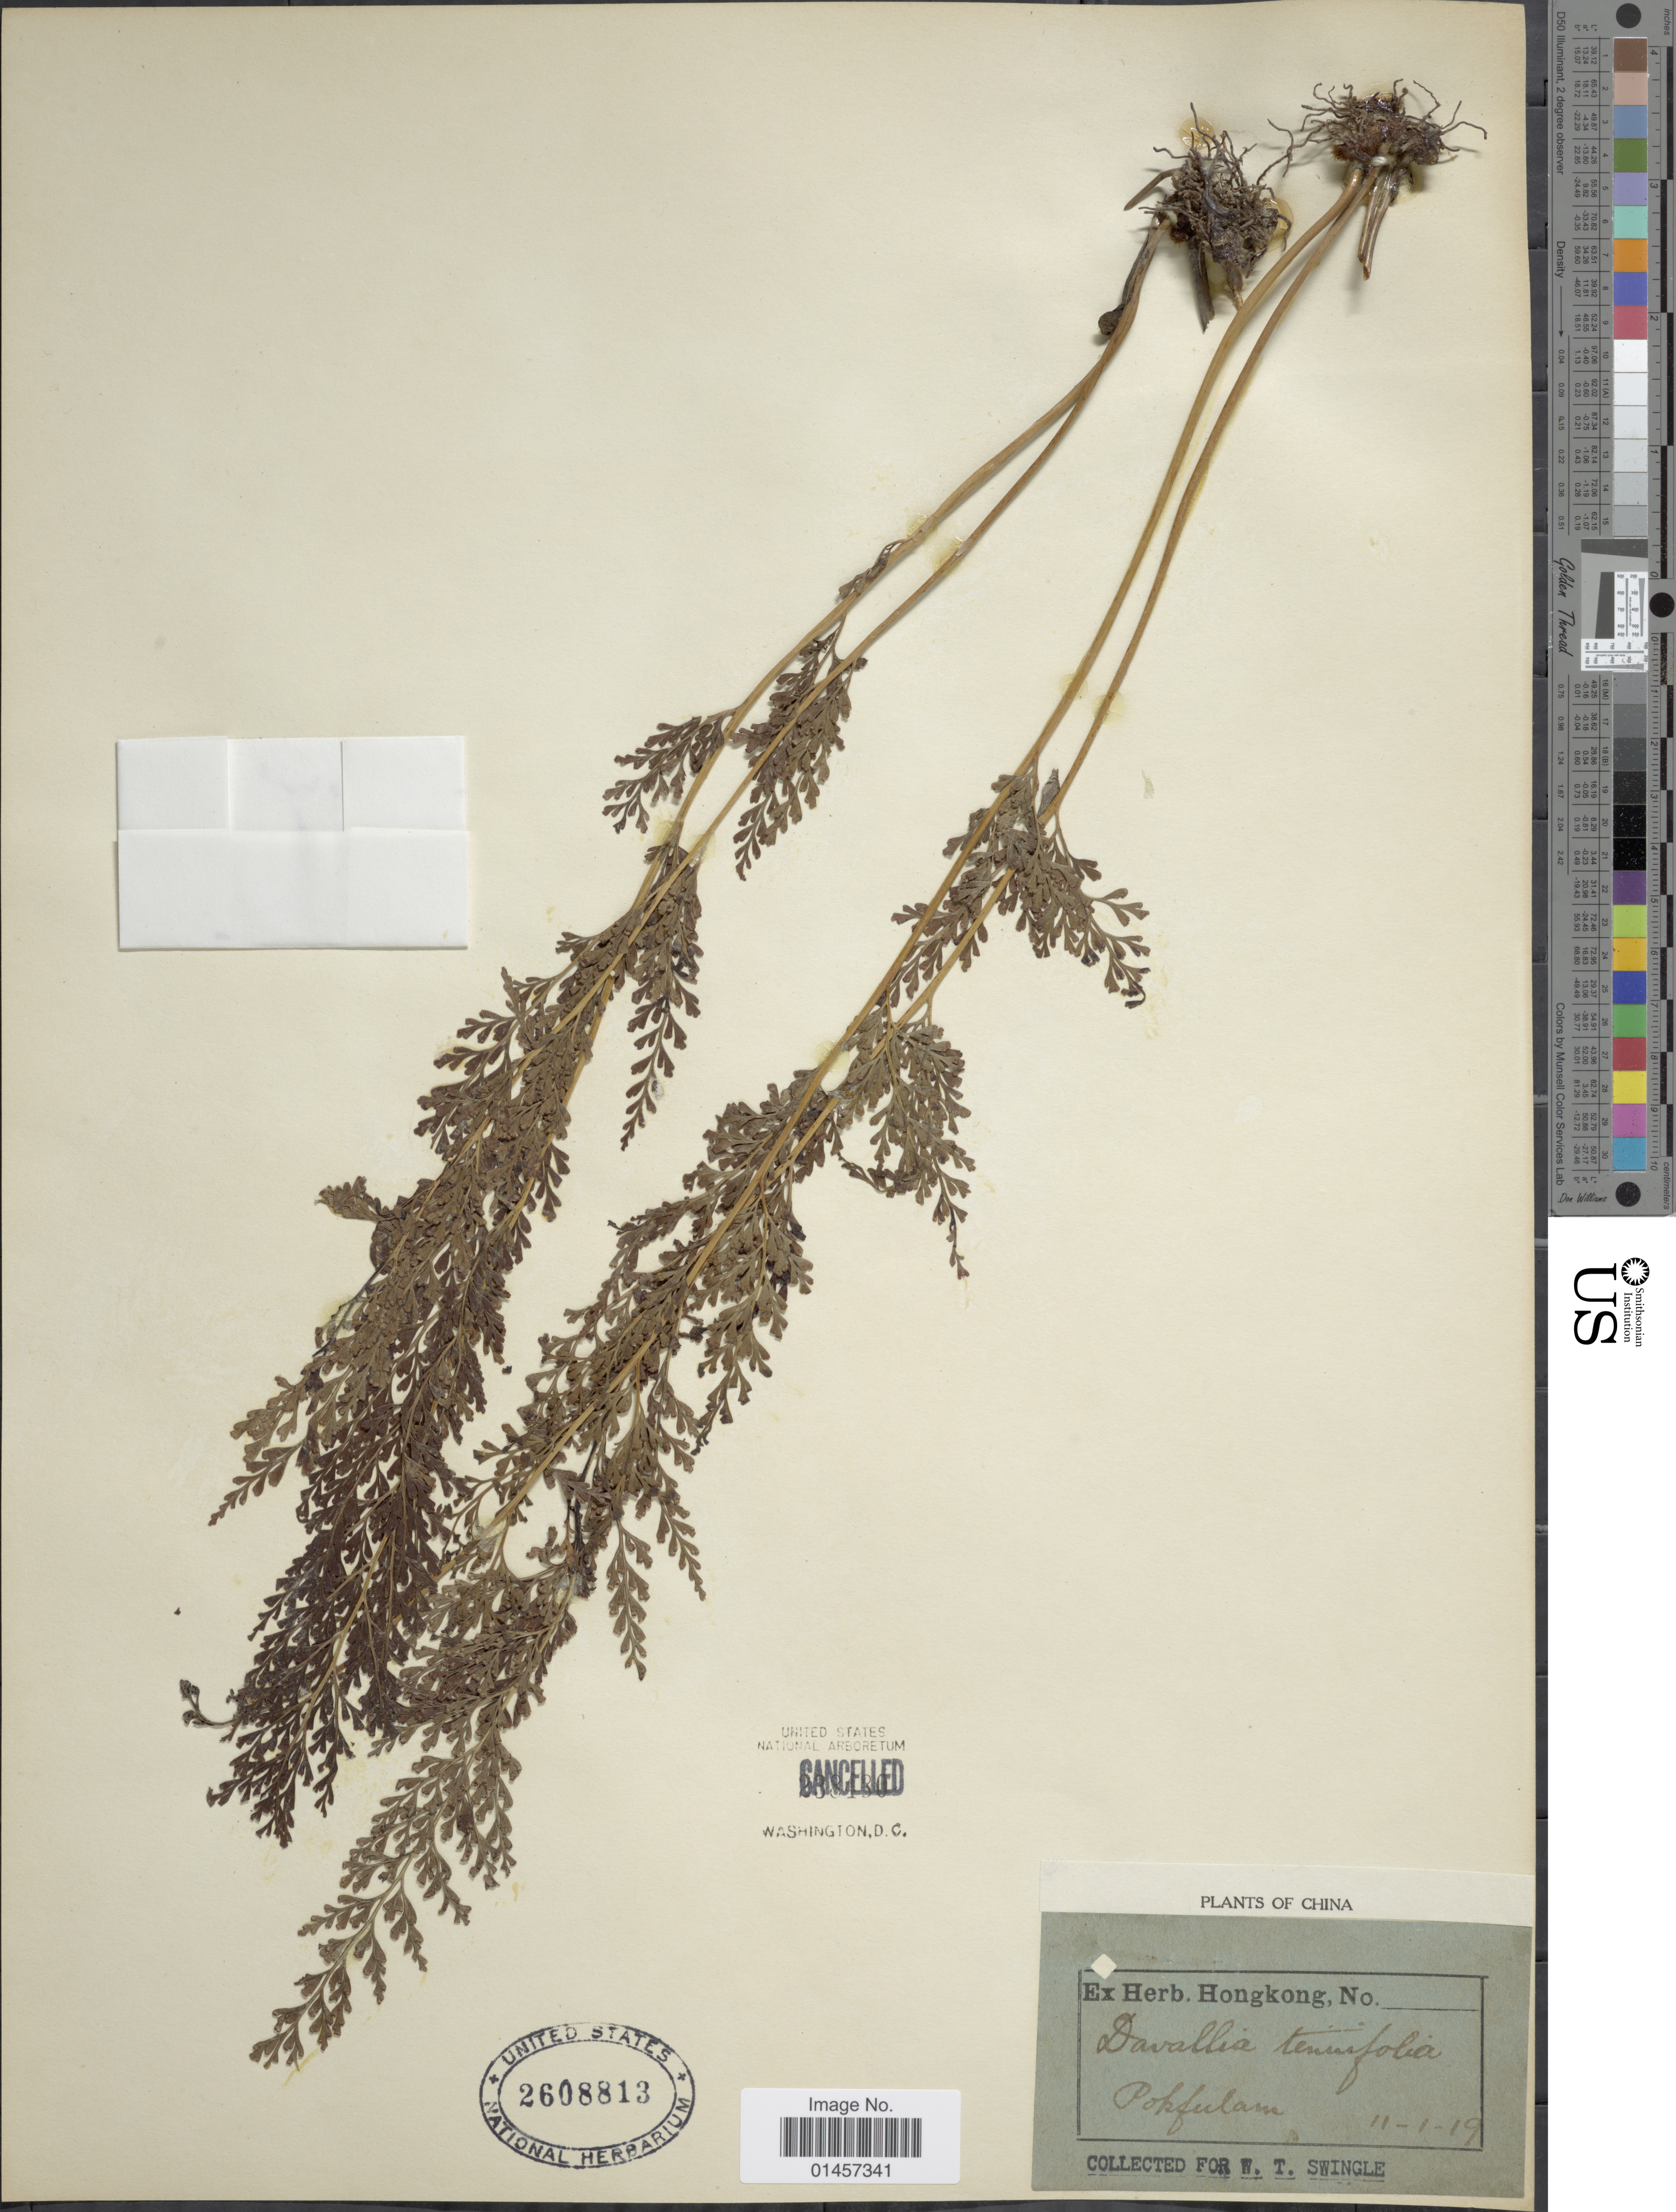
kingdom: Plantae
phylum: Tracheophyta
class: Polypodiopsida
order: Polypodiales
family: Lindsaeaceae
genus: Sphenomeris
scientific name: Sphenomeris chinensis var. chinensis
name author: (L.) Maxon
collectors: W. T. Swingle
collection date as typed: Transcribed d/m/y: 11/1/19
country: China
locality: Poksulam [interpreted]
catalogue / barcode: US 2608813